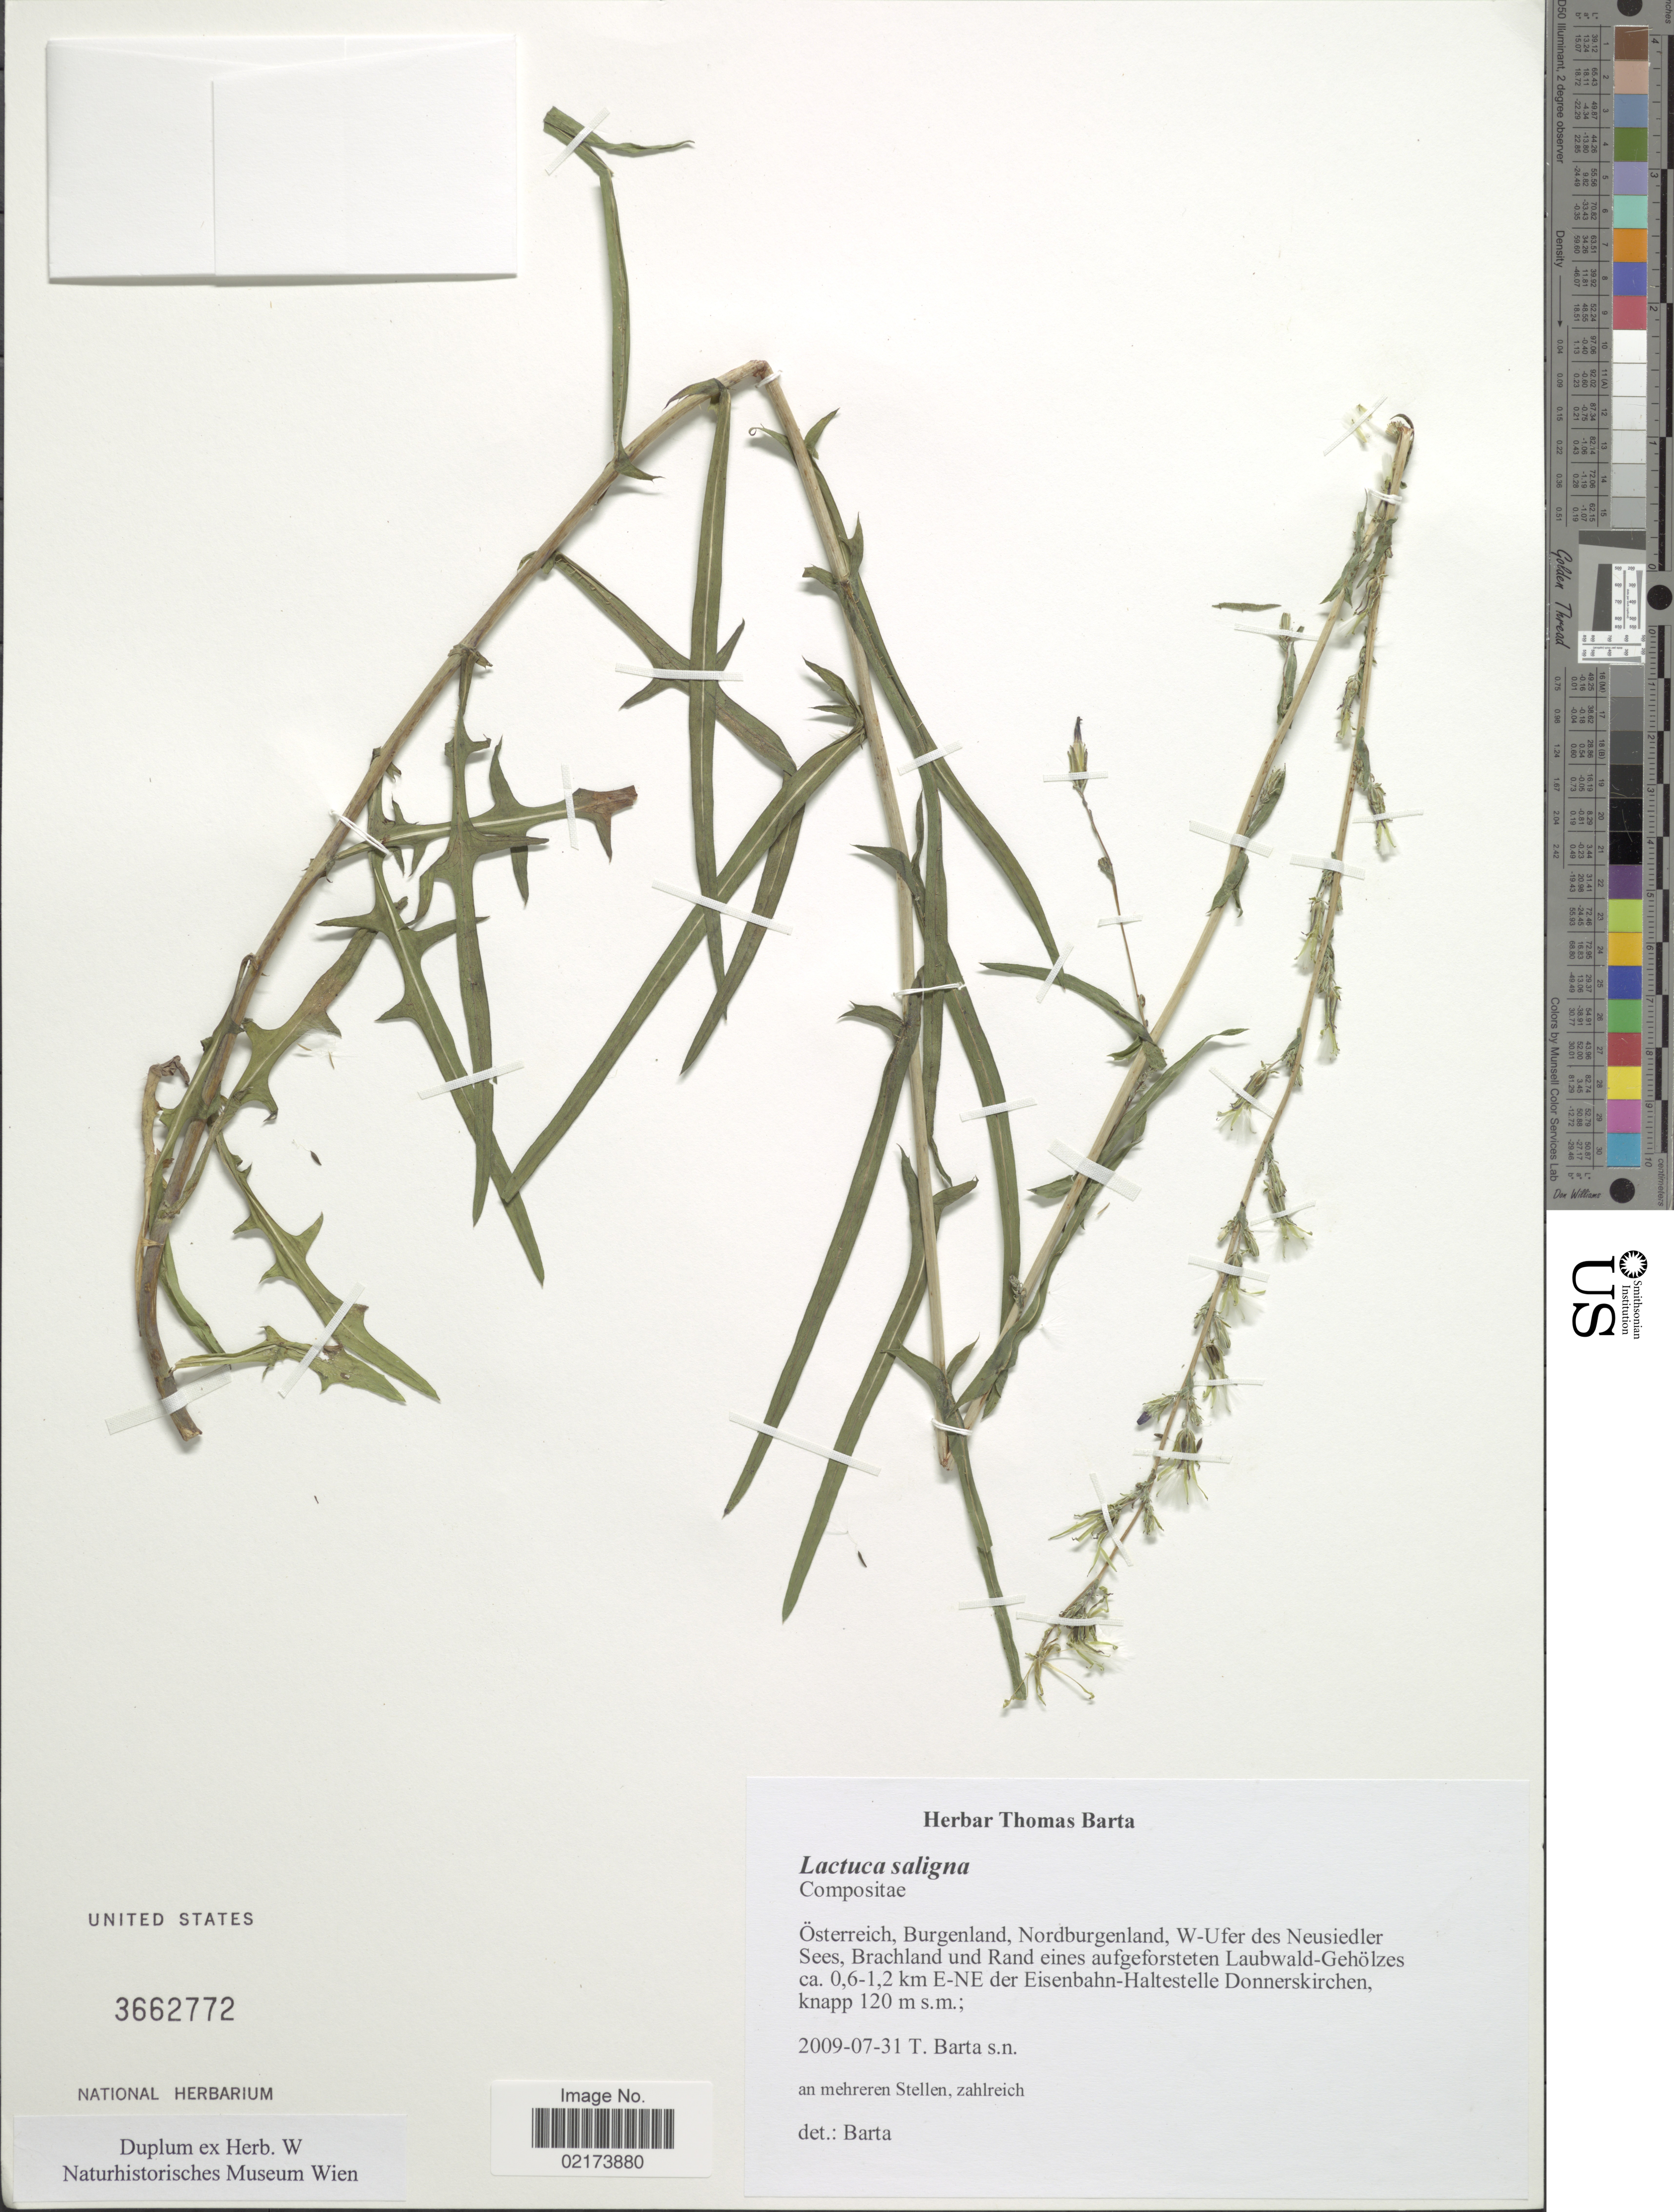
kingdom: Plantae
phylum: Tracheophyta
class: Magnoliopsida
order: Asterales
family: Asteraceae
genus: Lactuca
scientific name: Lactuca saligna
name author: L.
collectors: T. Barta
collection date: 2009-07-31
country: Austria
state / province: Burgenland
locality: Osterreich, Nordburgenland, W-Ufer des Neusiedler Sees, Brachland und Rand eines aufgeforsteten Laubwald-Geholzes ca 0.6-1.2 km E-NE der Eisenbahn-Haltestelle Donnerskirchen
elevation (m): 120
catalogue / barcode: US 3662772